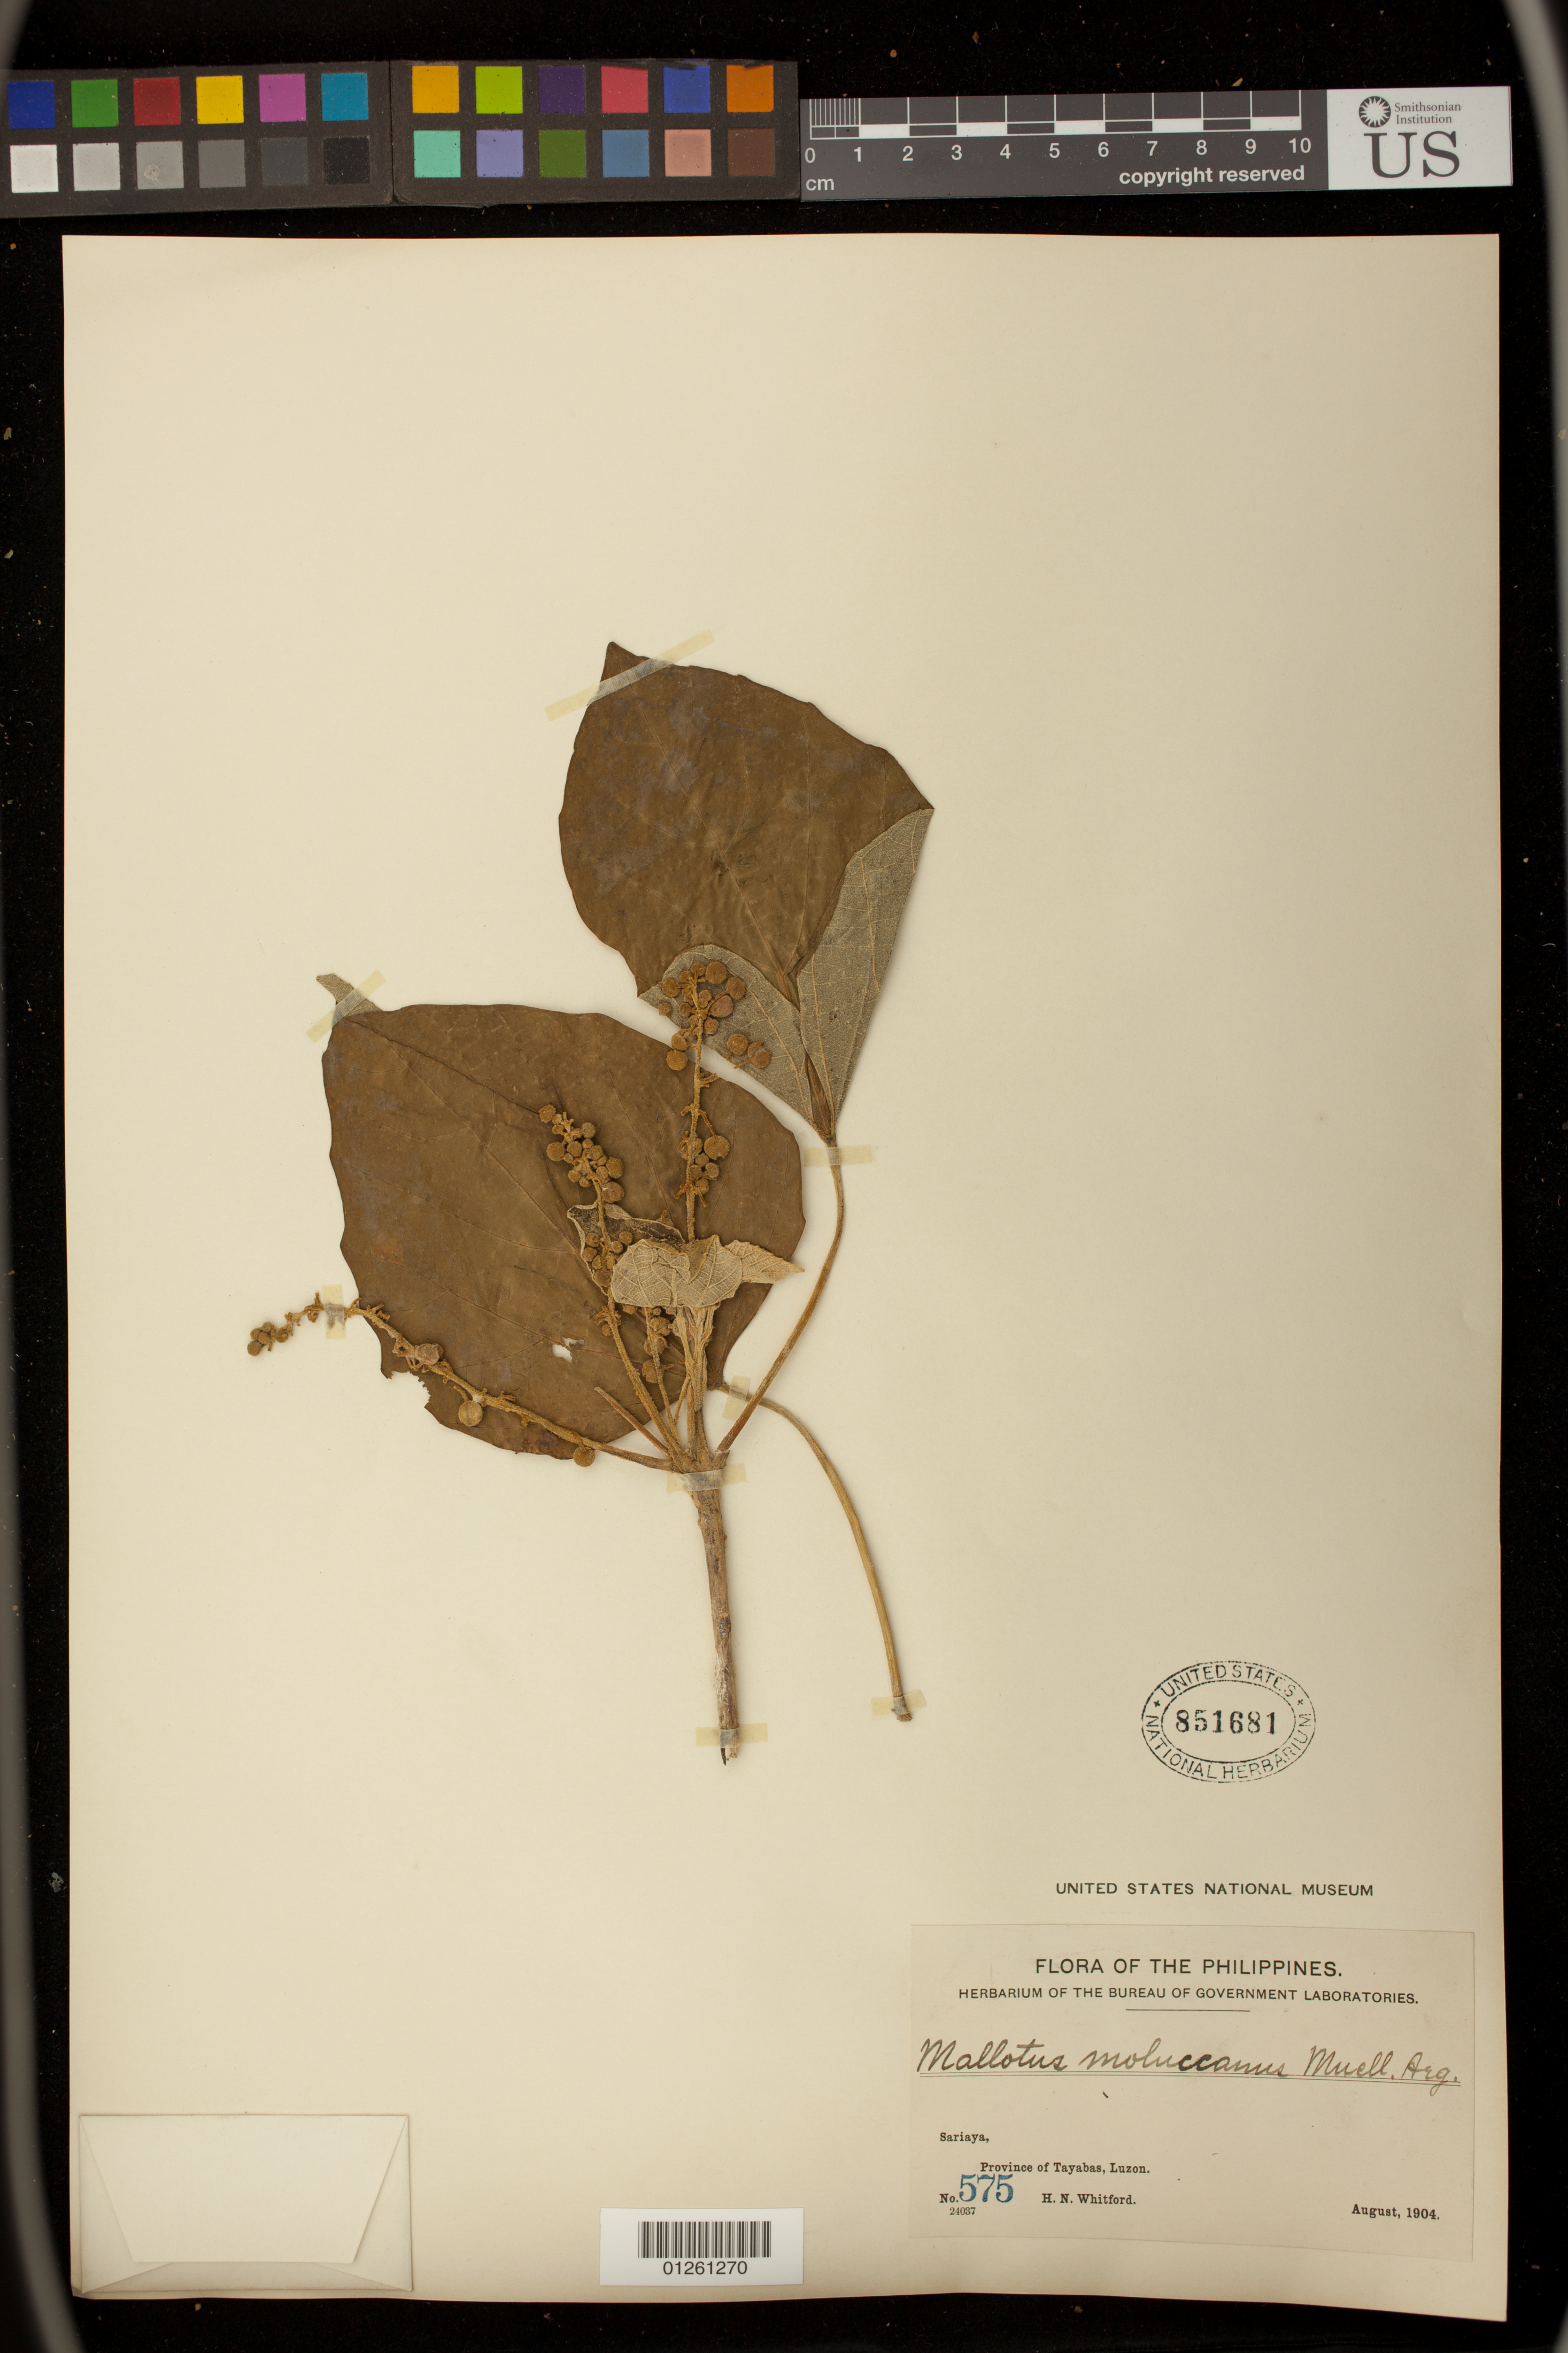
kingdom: Plantae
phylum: Tracheophyta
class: Magnoliopsida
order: Malpighiales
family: Euphorbiaceae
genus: Melanolepis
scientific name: Melanolepis multiglandulosa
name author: (Reinw. ex Blume) Rchb. f. & Zoll.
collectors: H. N. Whitford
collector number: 575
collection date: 1904-08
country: Philippines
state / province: Calabarzon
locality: Sariaya, Province of tayabas Luzon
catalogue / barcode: US 851681